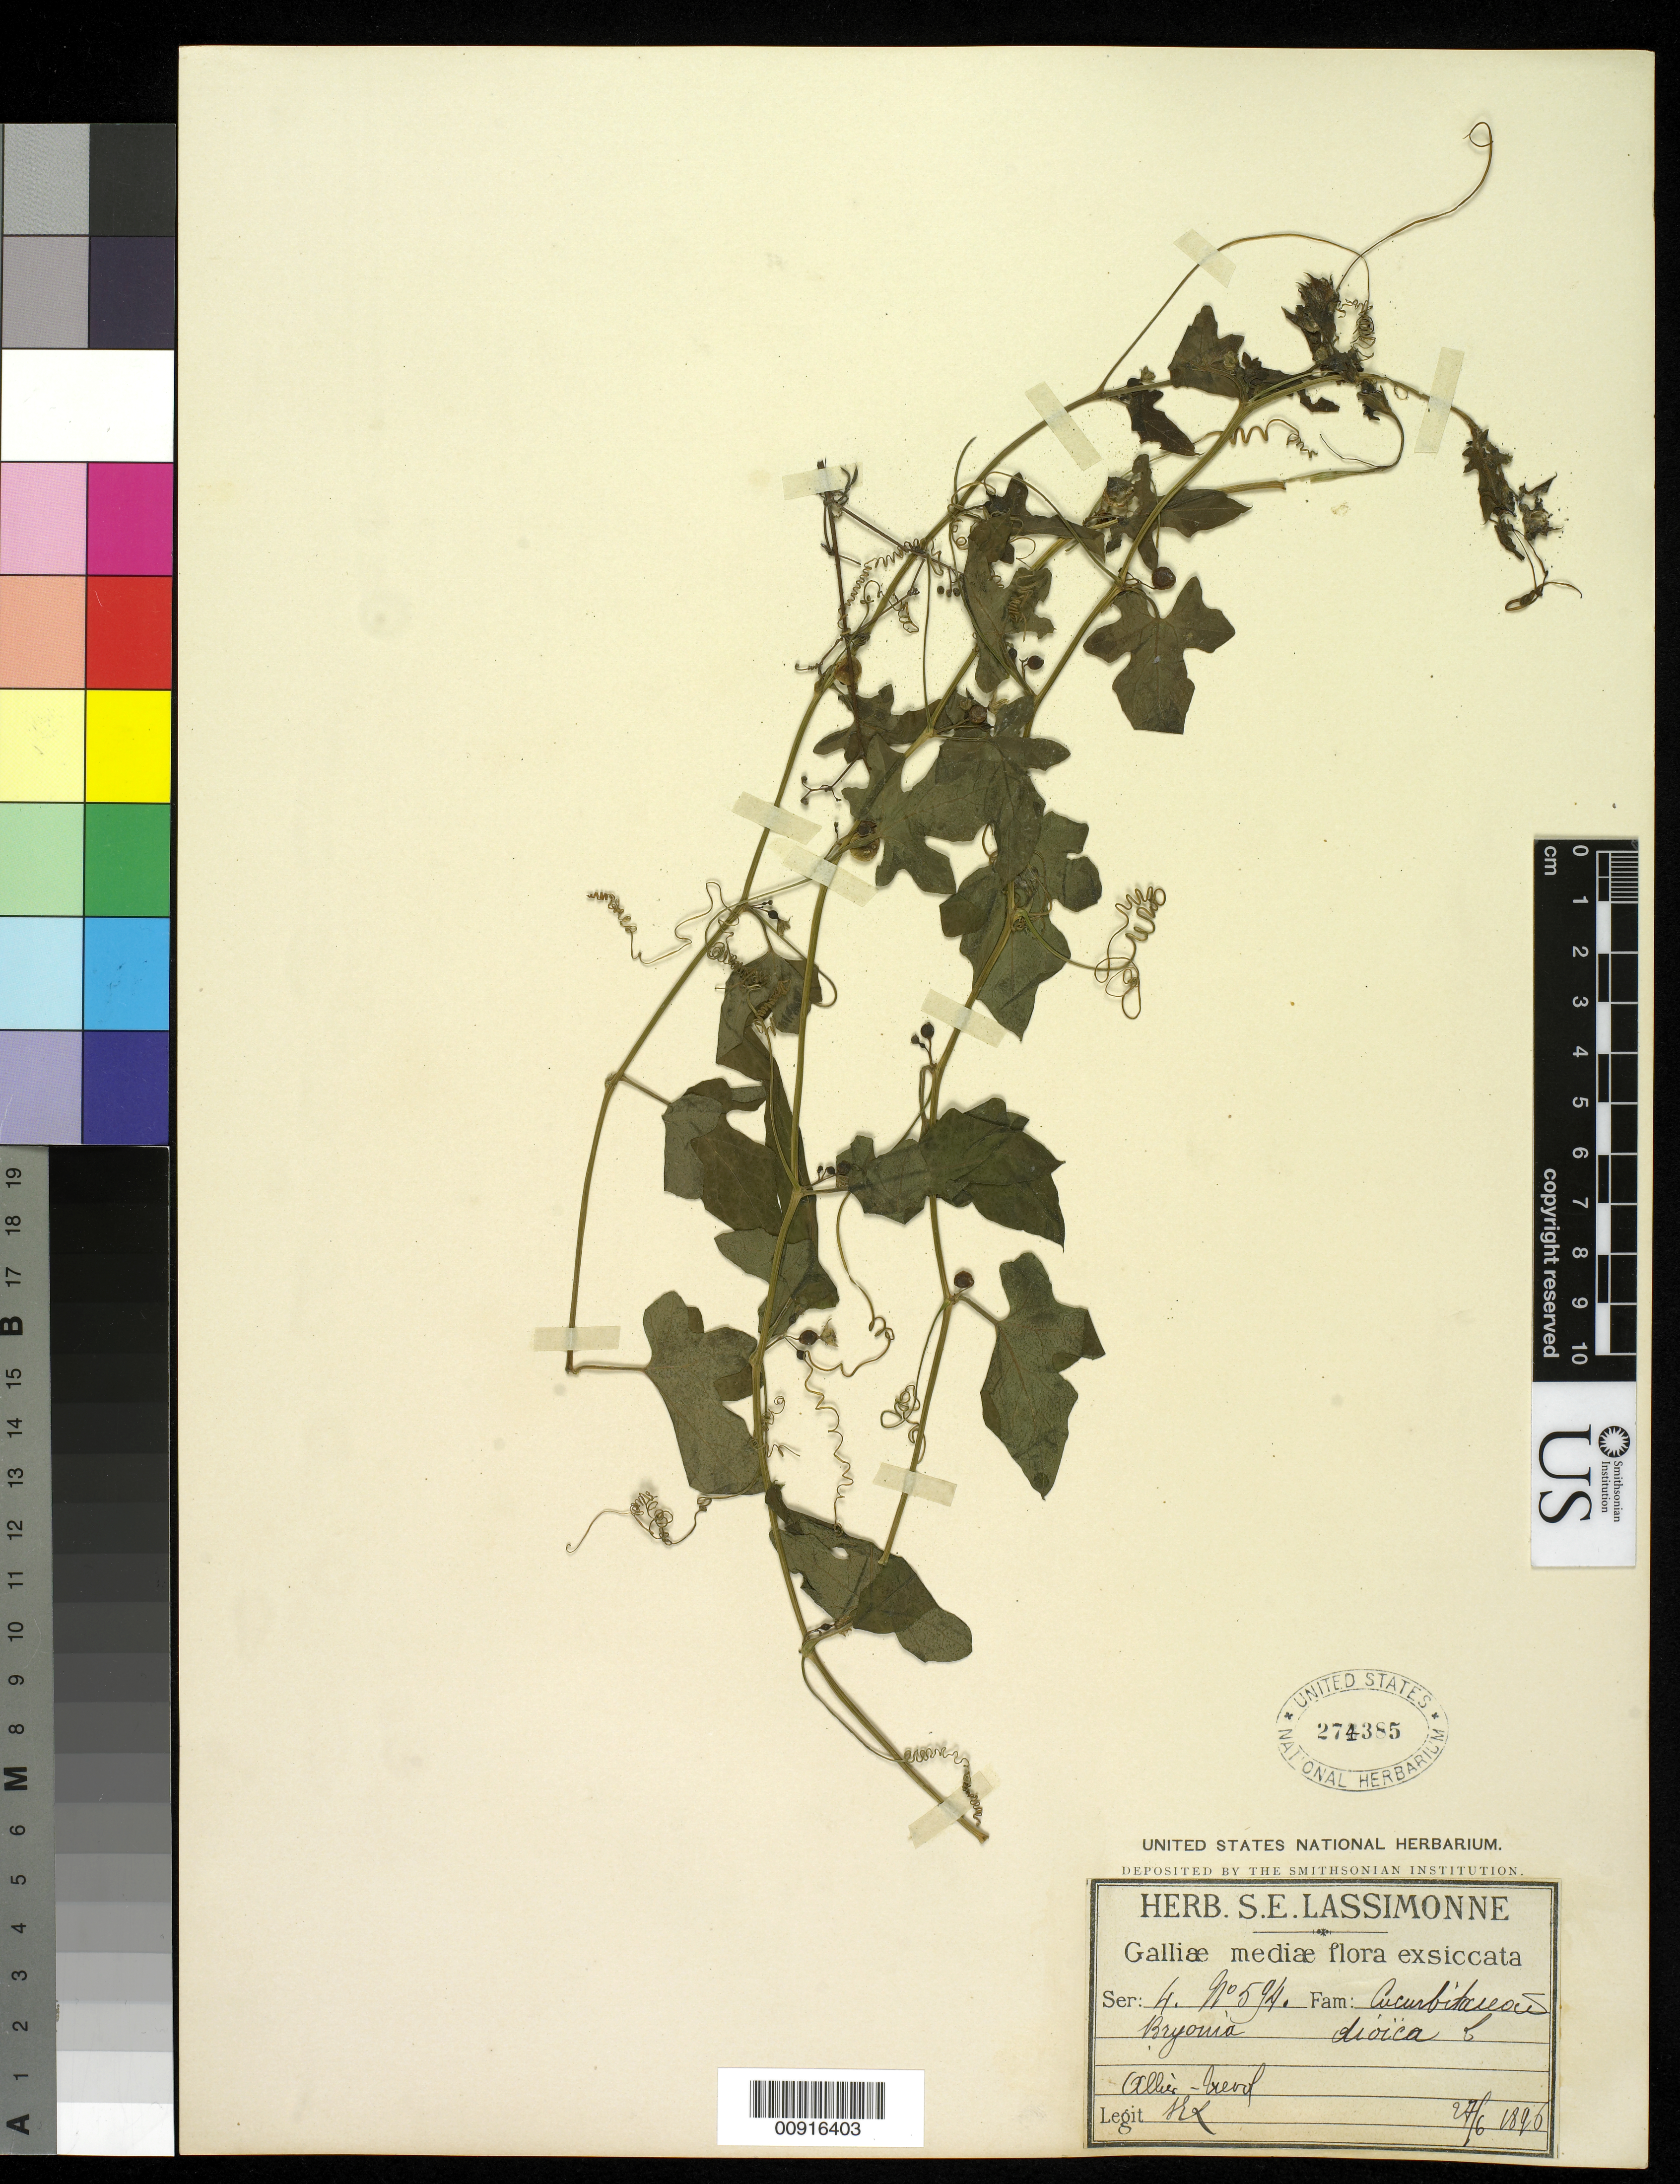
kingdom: Plantae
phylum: Tracheophyta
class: Magnoliopsida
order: Cucurbitales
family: Cucurbitaceae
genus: Bryonia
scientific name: Bryonia dioica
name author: Jacq.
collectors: S. Lassimonne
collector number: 594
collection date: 1896-06-27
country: France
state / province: Auvergne-Rhône-Alpes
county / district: Allier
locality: Allier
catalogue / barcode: US 274385